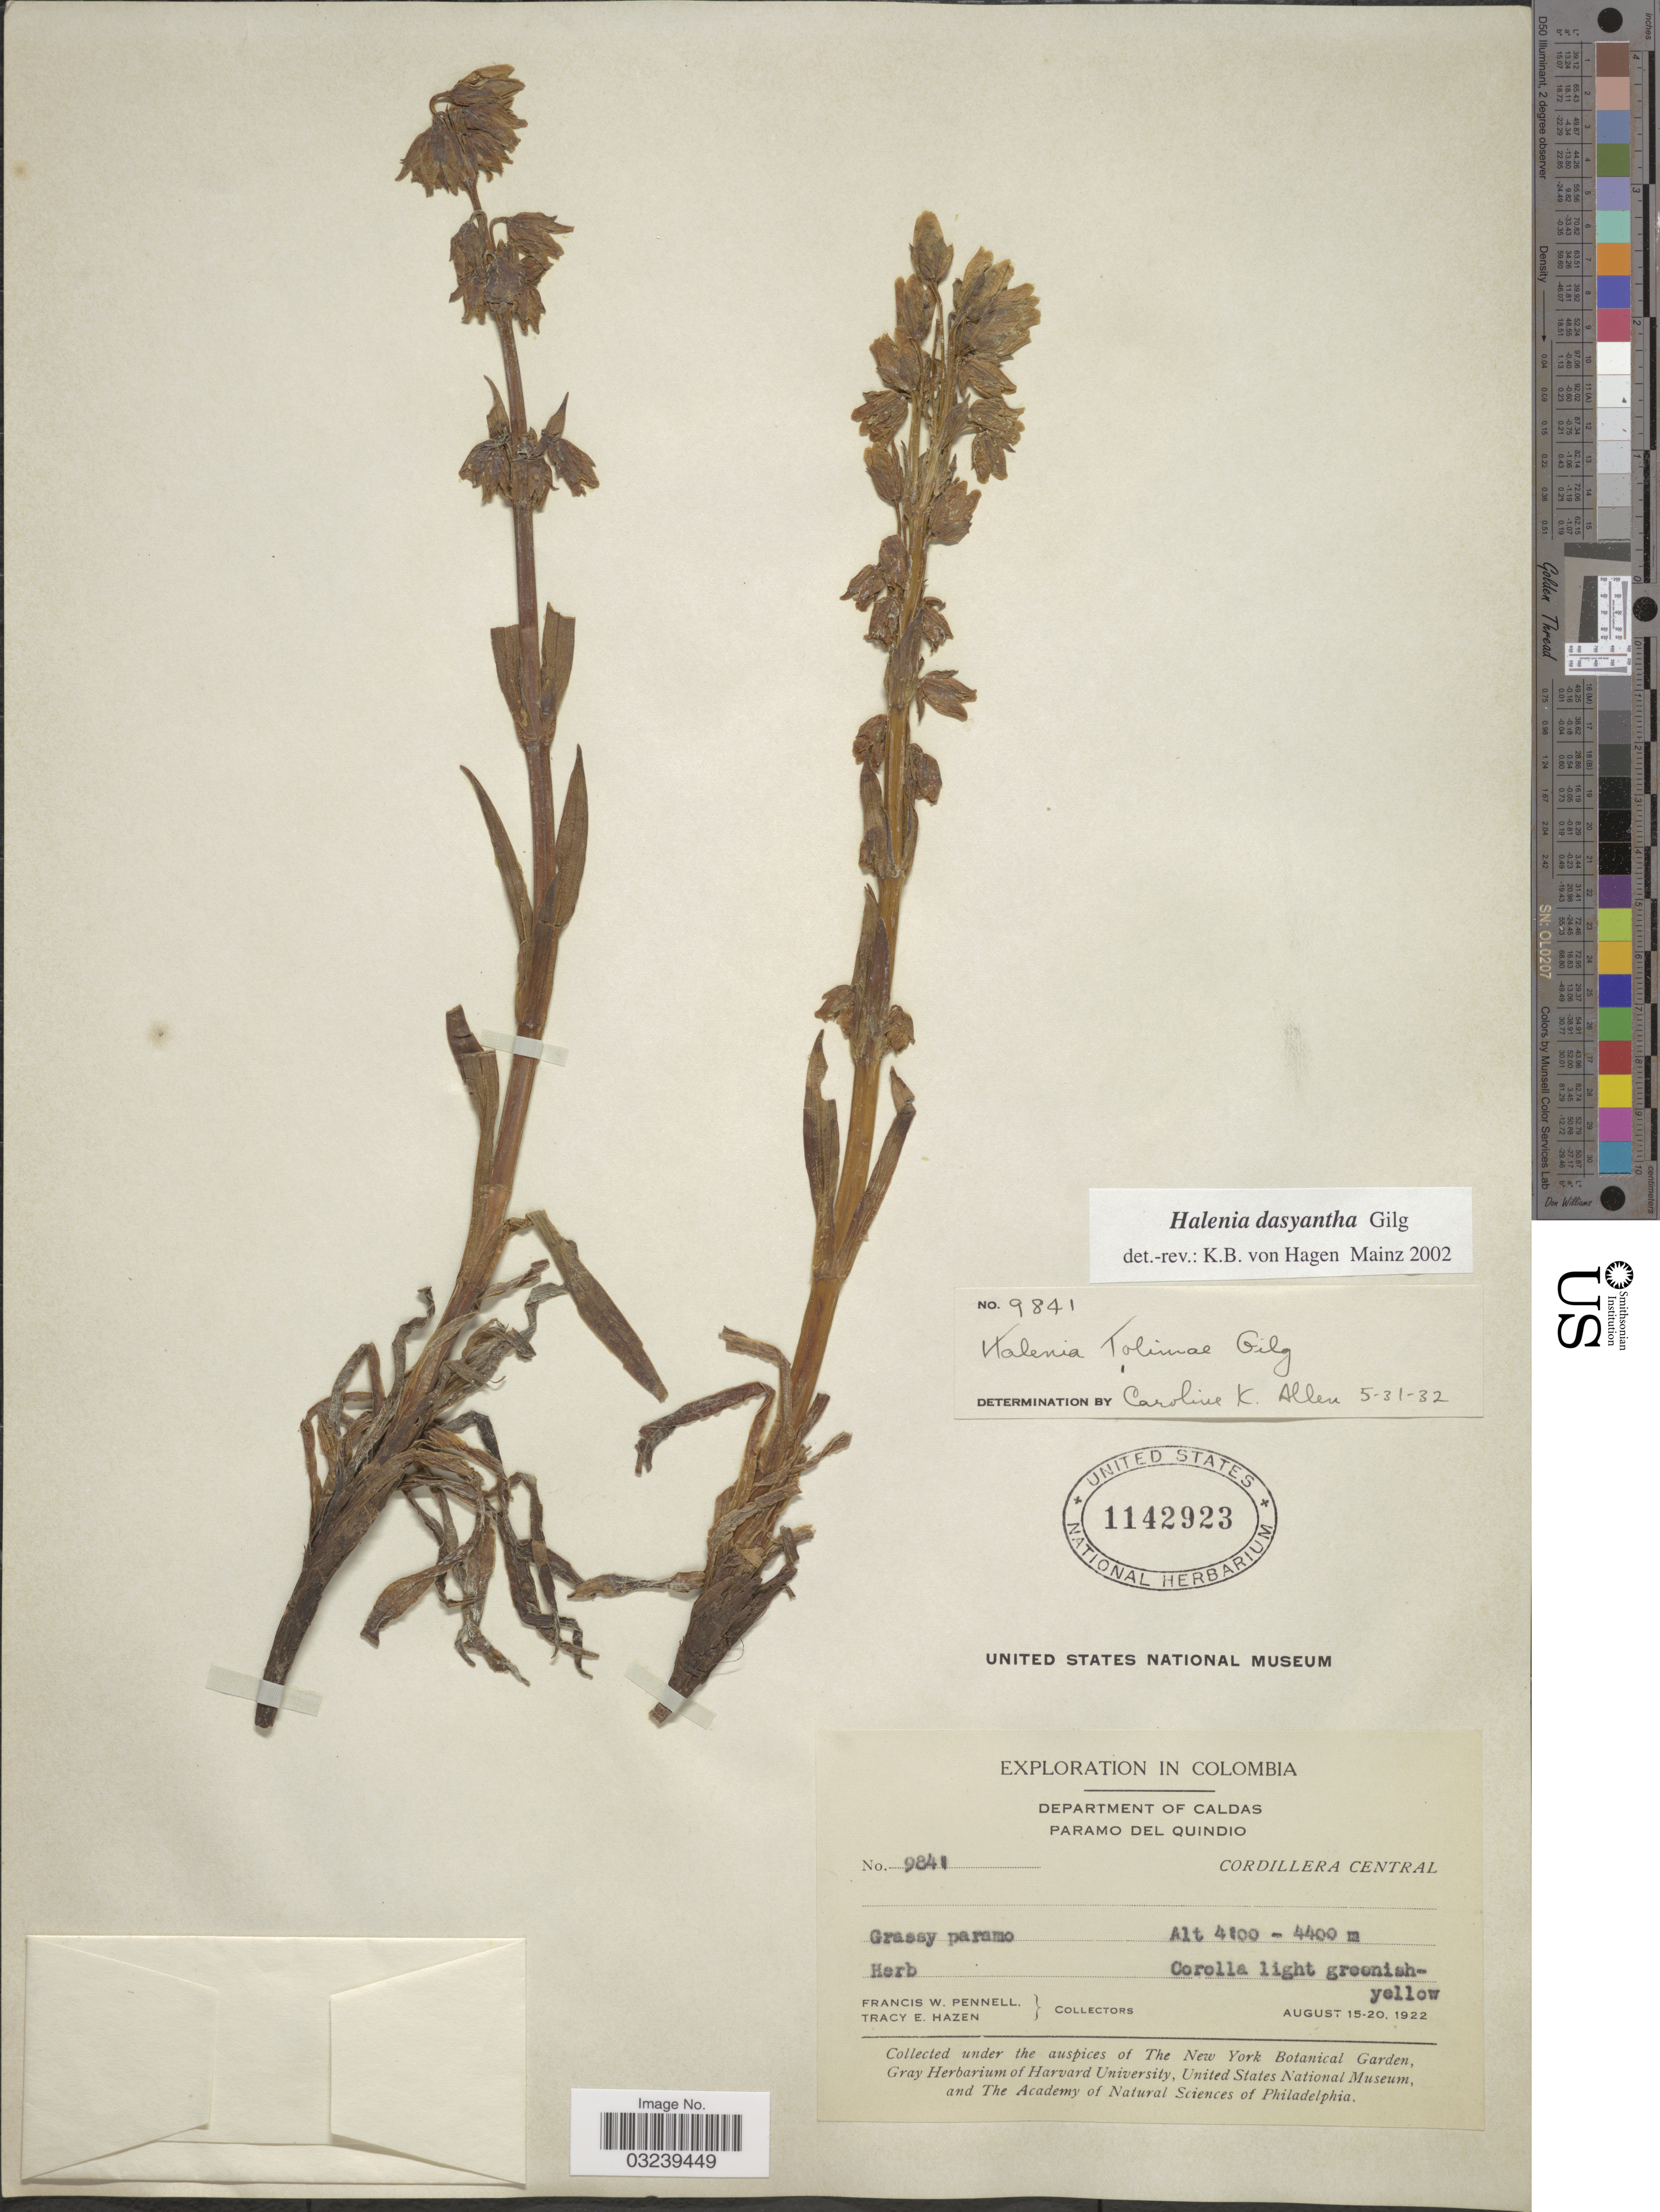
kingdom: Plantae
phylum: Tracheophyta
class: Magnoliopsida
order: Gentianales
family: Gentianaceae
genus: Halenia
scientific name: Halenia dasyantha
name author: Gilg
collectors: F. W. Pennell & T. E. Hazen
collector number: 9841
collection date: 1922-08-15/1922-08-20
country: Colombia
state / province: Caldas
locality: Department of Caldas, Paramo del Quindio. Cordillera Central.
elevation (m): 4100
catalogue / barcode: US 1142923